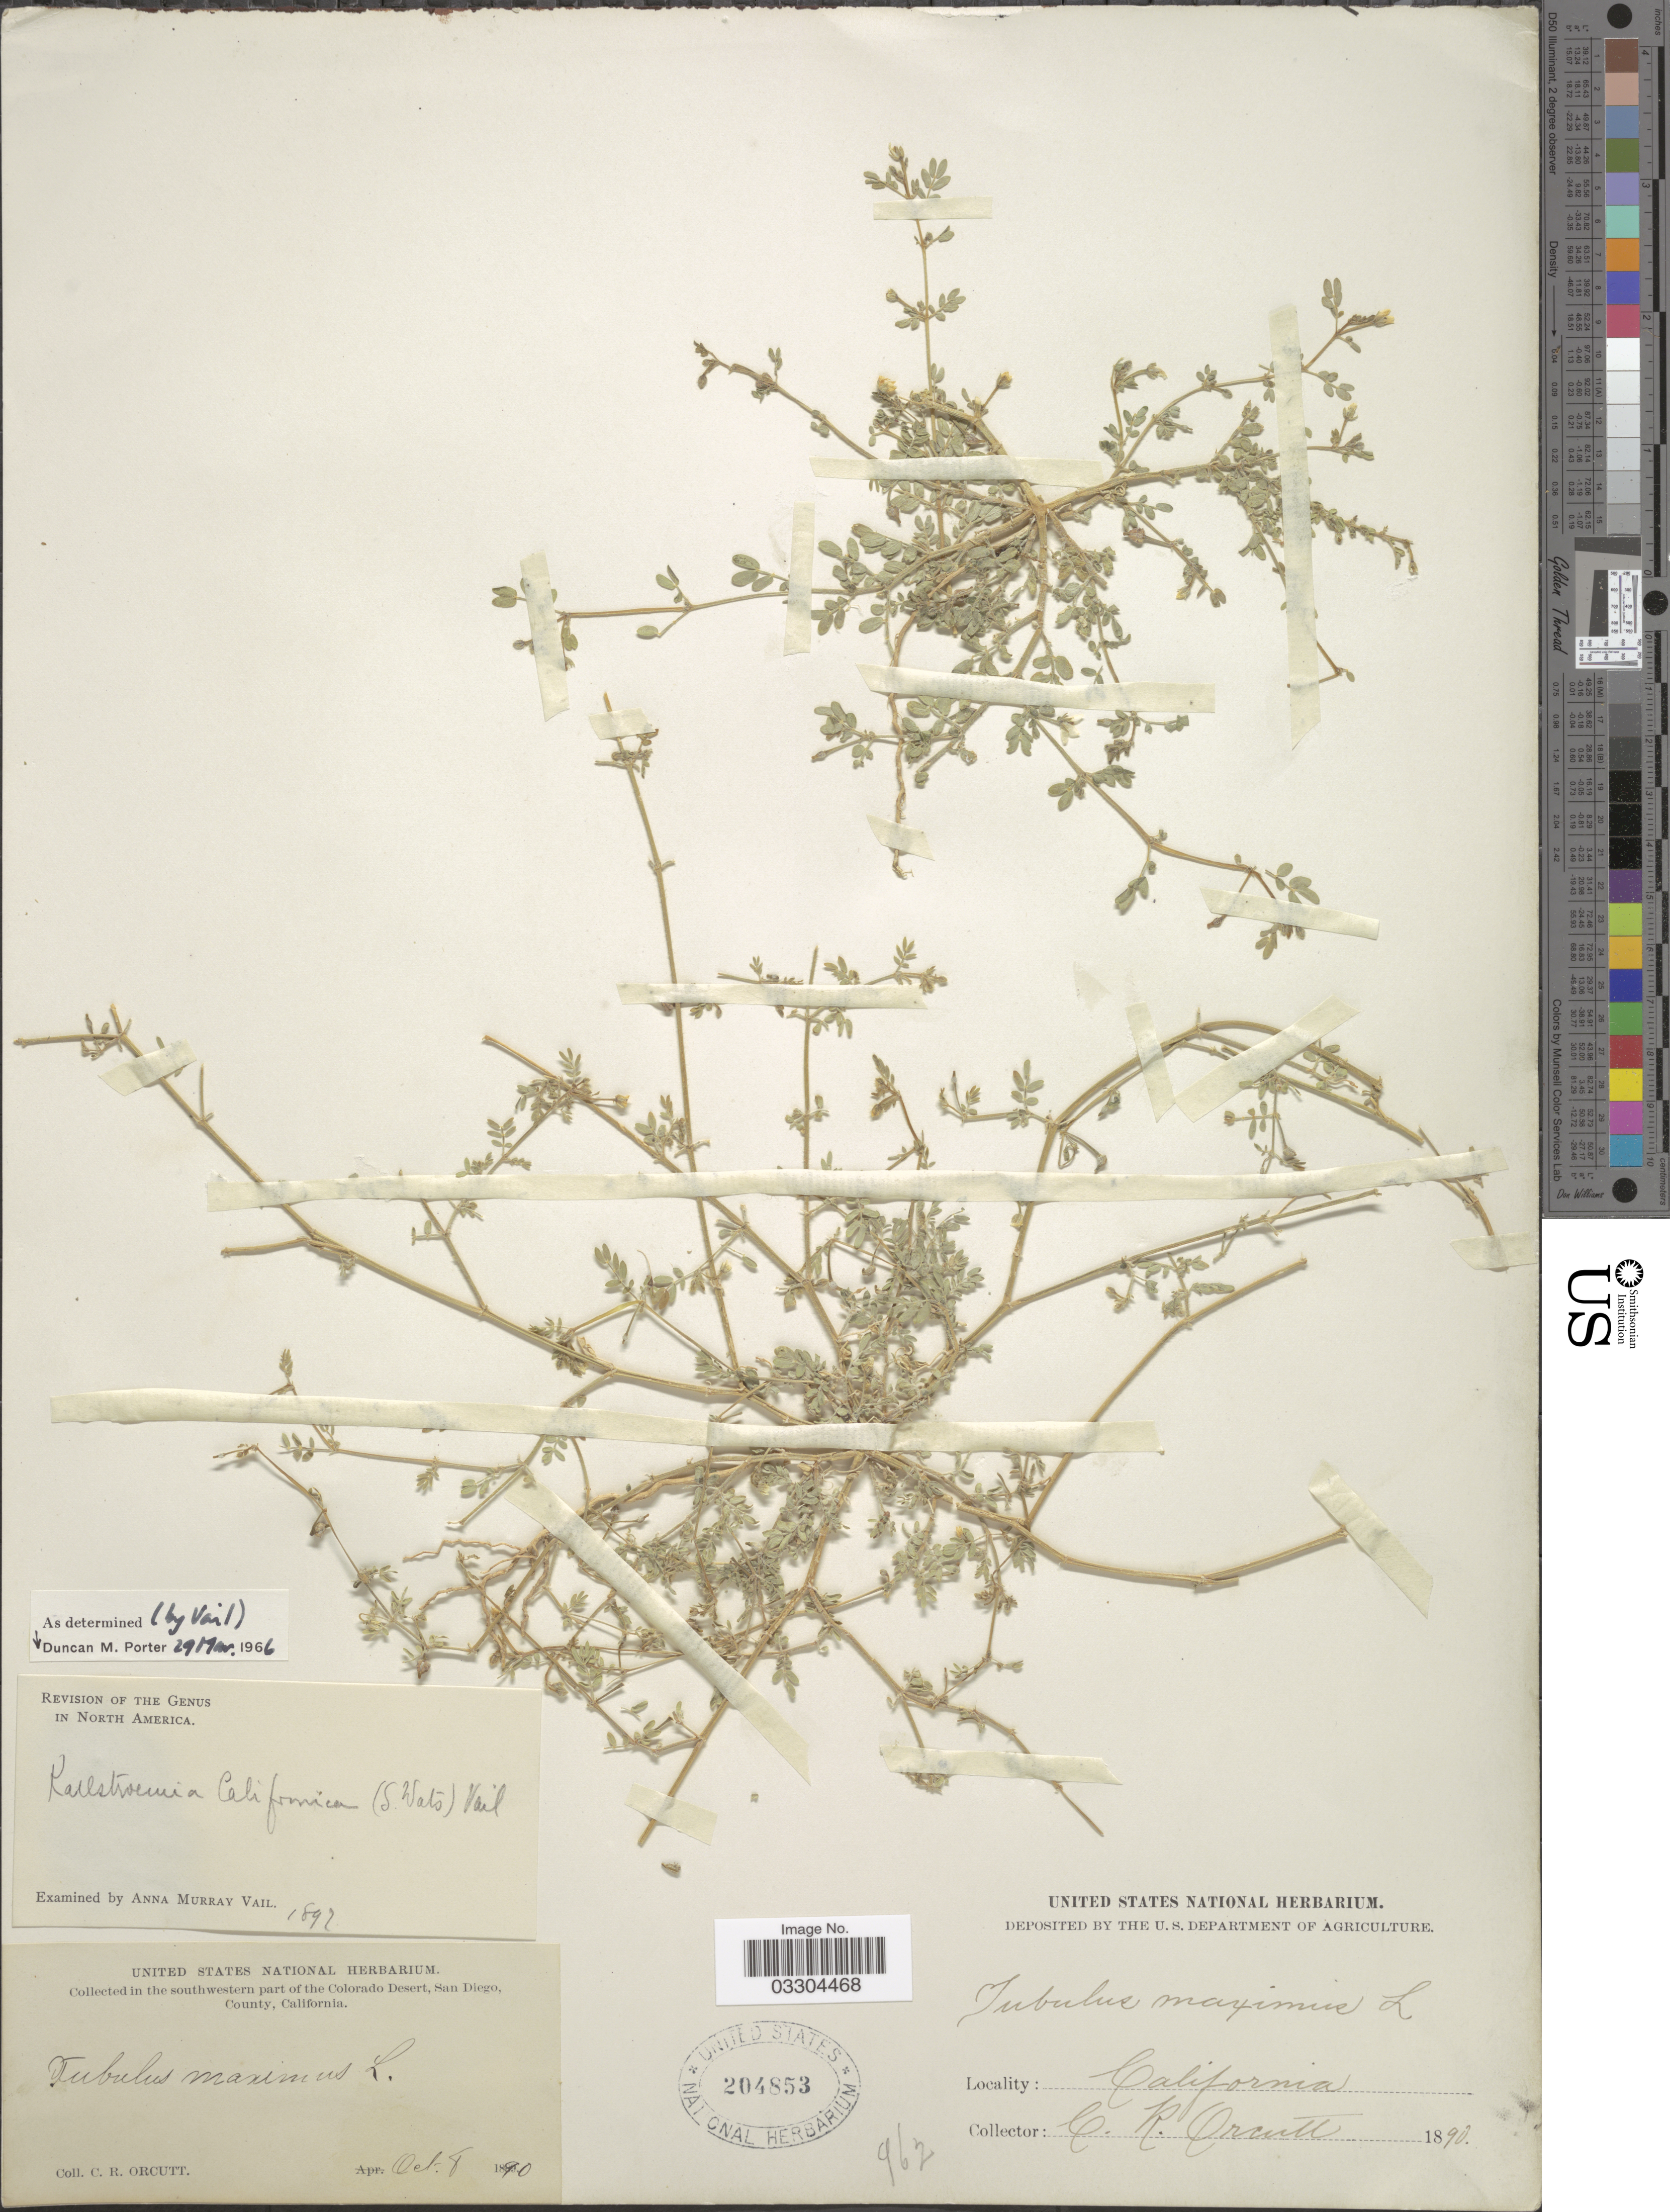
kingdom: Plantae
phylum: Tracheophyta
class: Magnoliopsida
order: Zygophyllales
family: Zygophyllaceae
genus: Kallstroemia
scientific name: Kallstroemia californica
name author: (S. Watson) Vail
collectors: C. R. Orcutt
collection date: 1890-10-08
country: United States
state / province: California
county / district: San Diego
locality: In the Southwestern part of the Colorado Desert, San Diego, County.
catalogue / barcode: US 204853